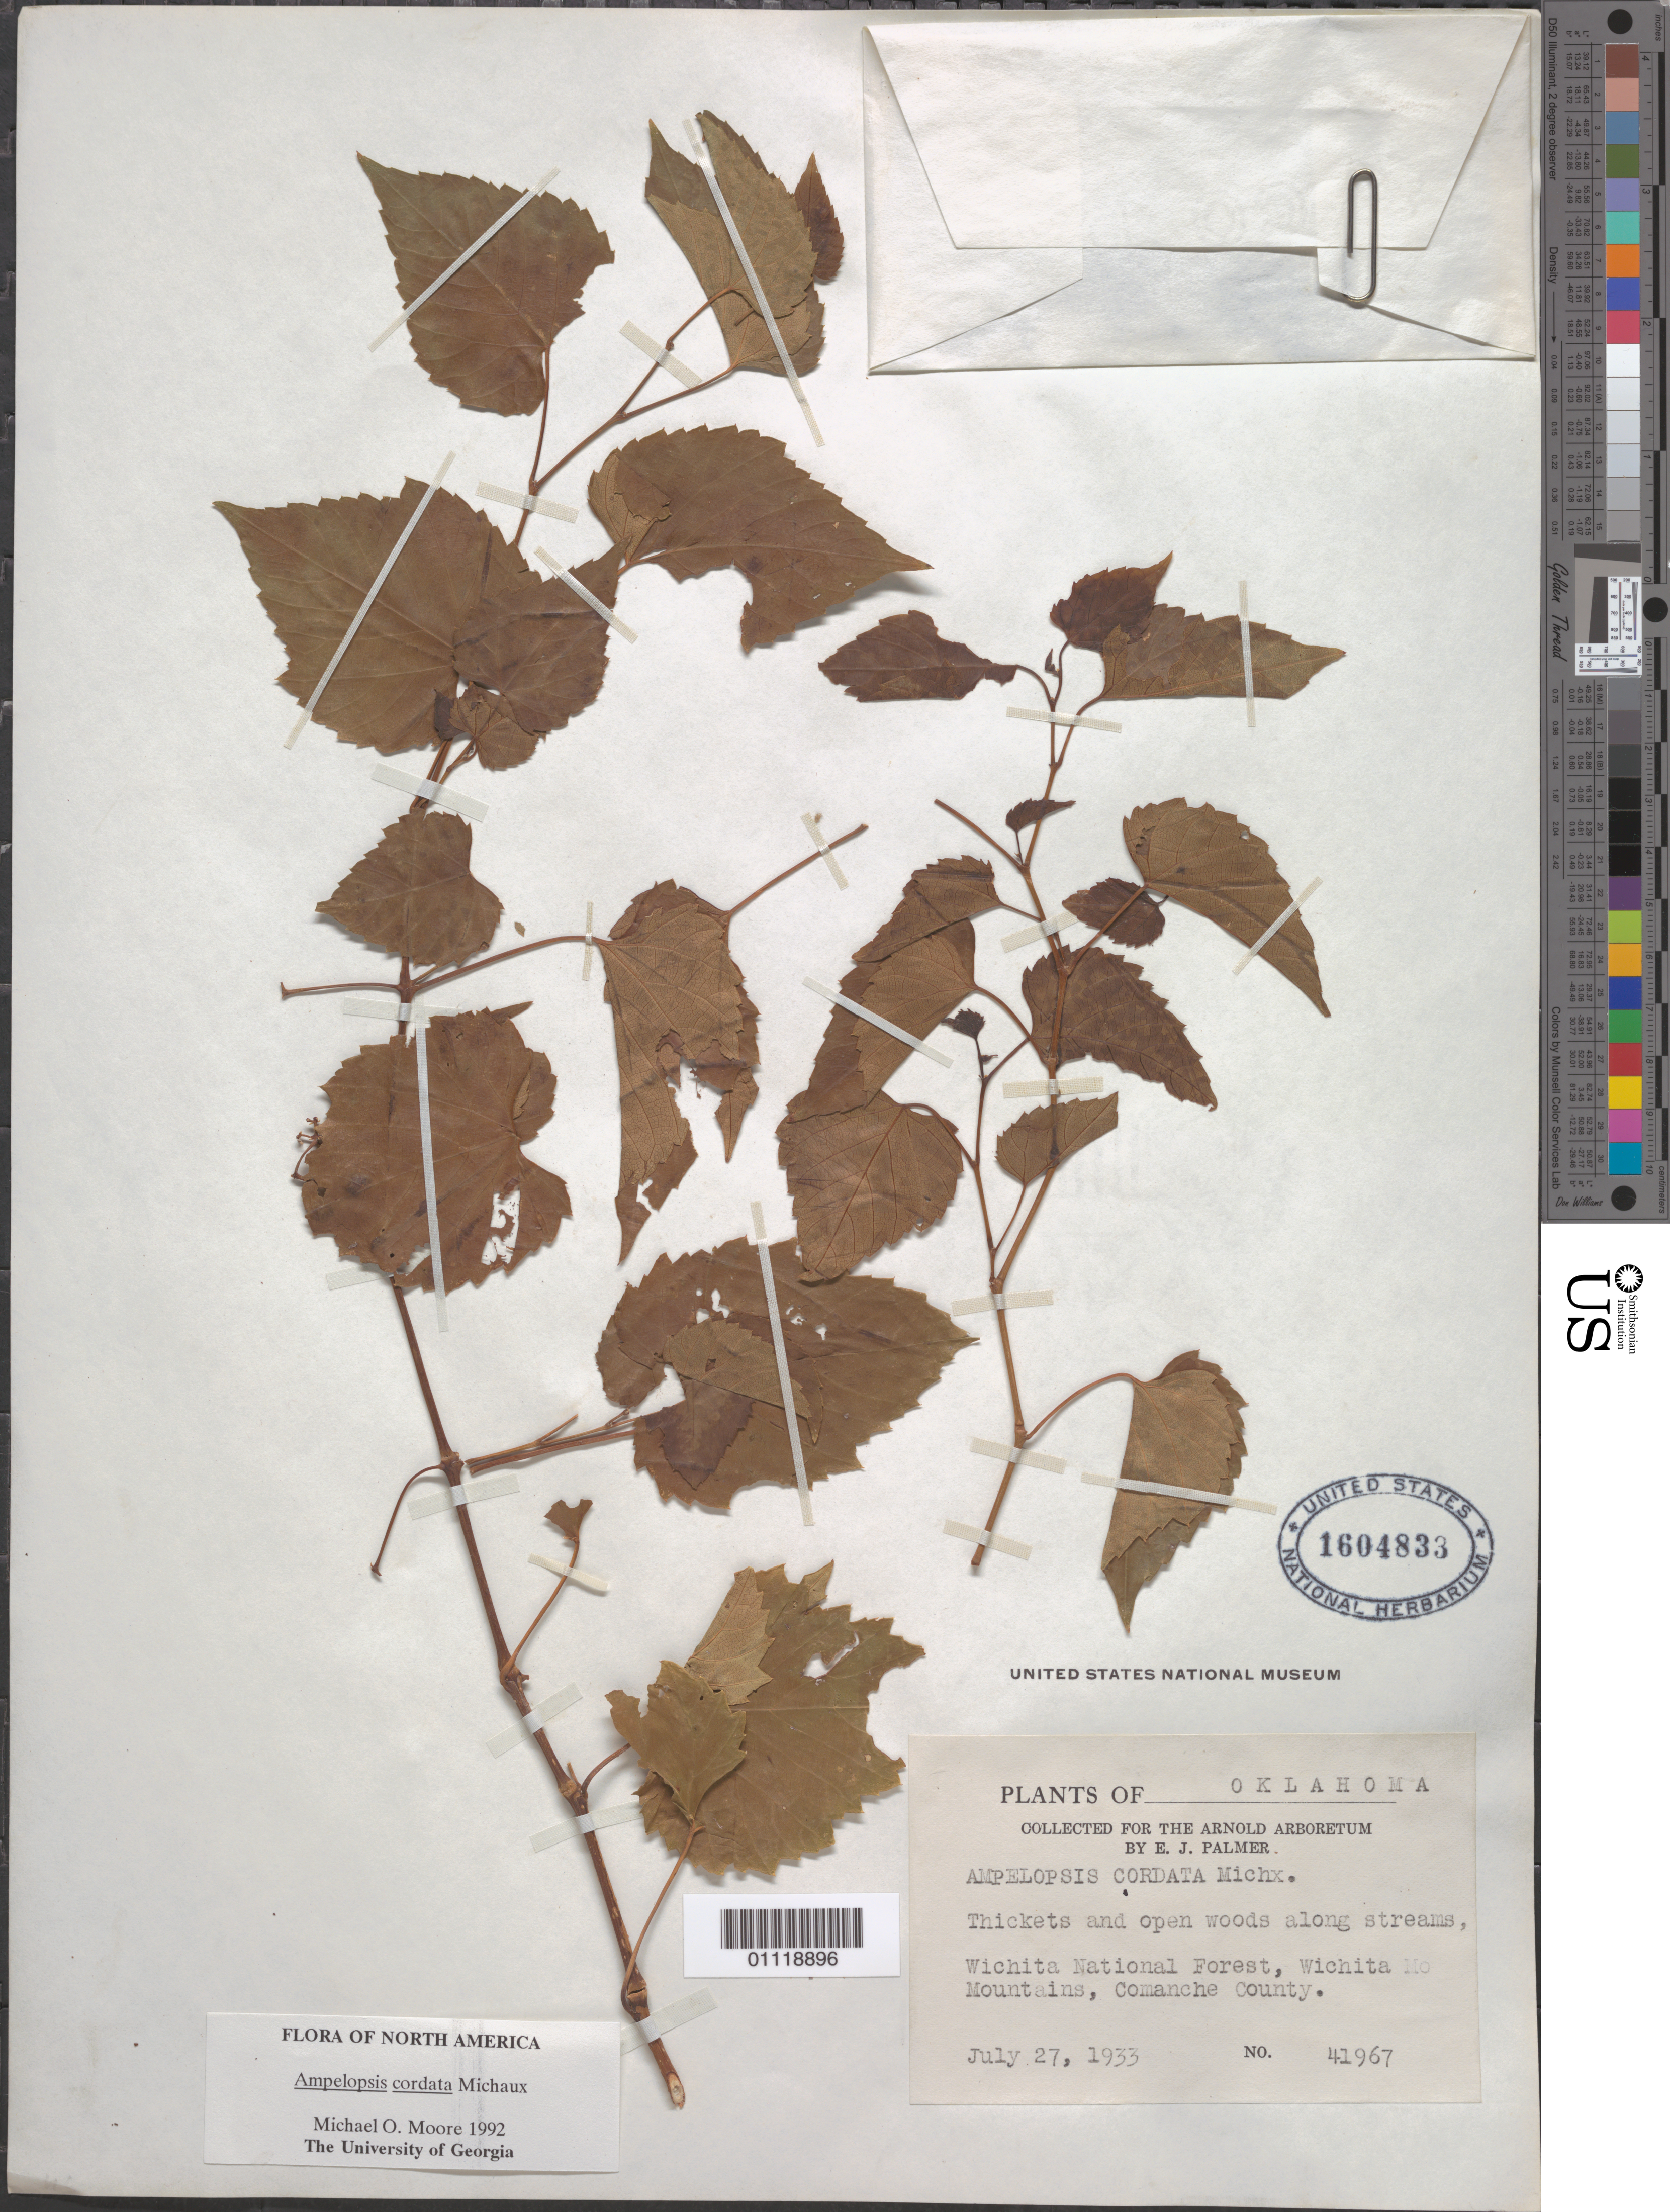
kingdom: Plantae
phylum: Tracheophyta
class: Magnoliopsida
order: Vitales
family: Vitaceae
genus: Ampelopsis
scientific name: Ampelopsis cordata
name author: Michx.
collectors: E. J. Palmer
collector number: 41967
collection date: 1933-07-27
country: United States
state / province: Oklahoma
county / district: Comanche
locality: Wichita National Forest, Wichita Mts.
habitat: Thickets and open woods along streams.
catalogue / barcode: US 1604833